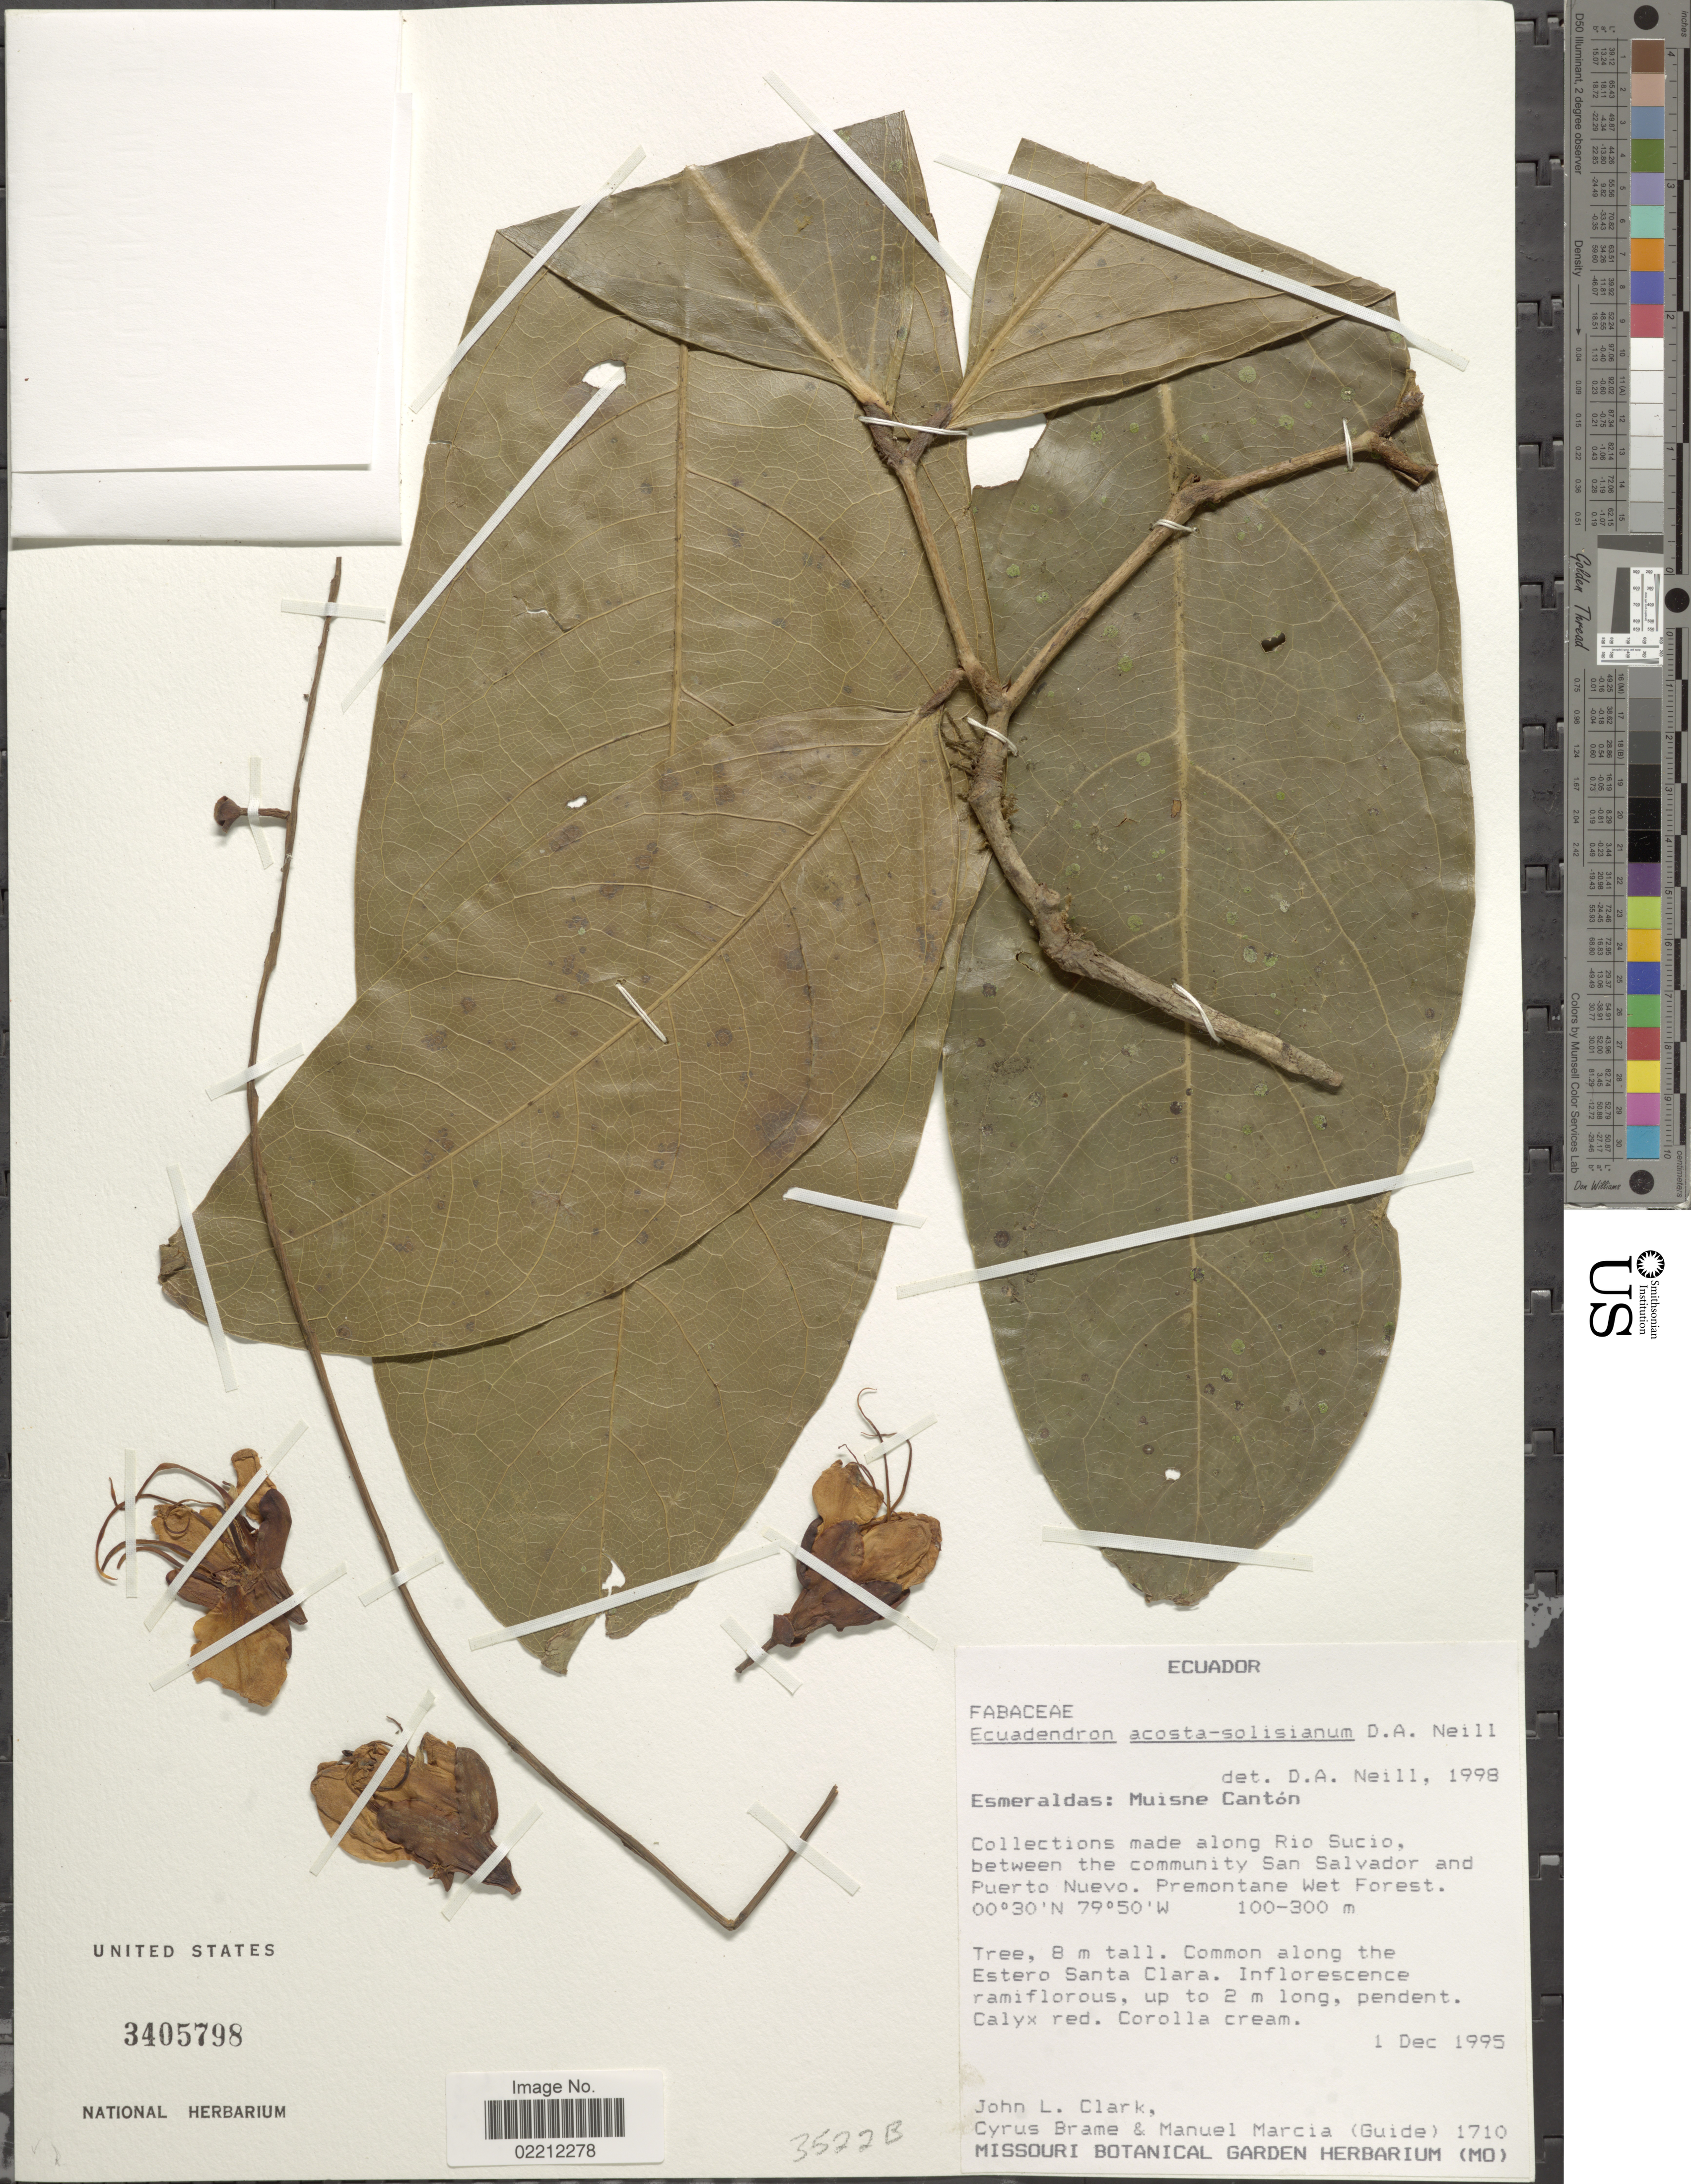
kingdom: Plantae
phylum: Tracheophyta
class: Magnoliopsida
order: Fabales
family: Fabaceae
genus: Ecuadendron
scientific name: Ecuadendron acosta-solisianum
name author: D.A. Neill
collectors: J. L. Clark, C. Brame & M. Marcia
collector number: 1710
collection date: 1995-12-01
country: Ecuador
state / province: Esmeraldas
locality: Muisne Canton. Collections made along Rio Sucio., between the community San Salvador and Puerto Nuevo. Premontane Wet Forest.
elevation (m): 100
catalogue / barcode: US 3405798